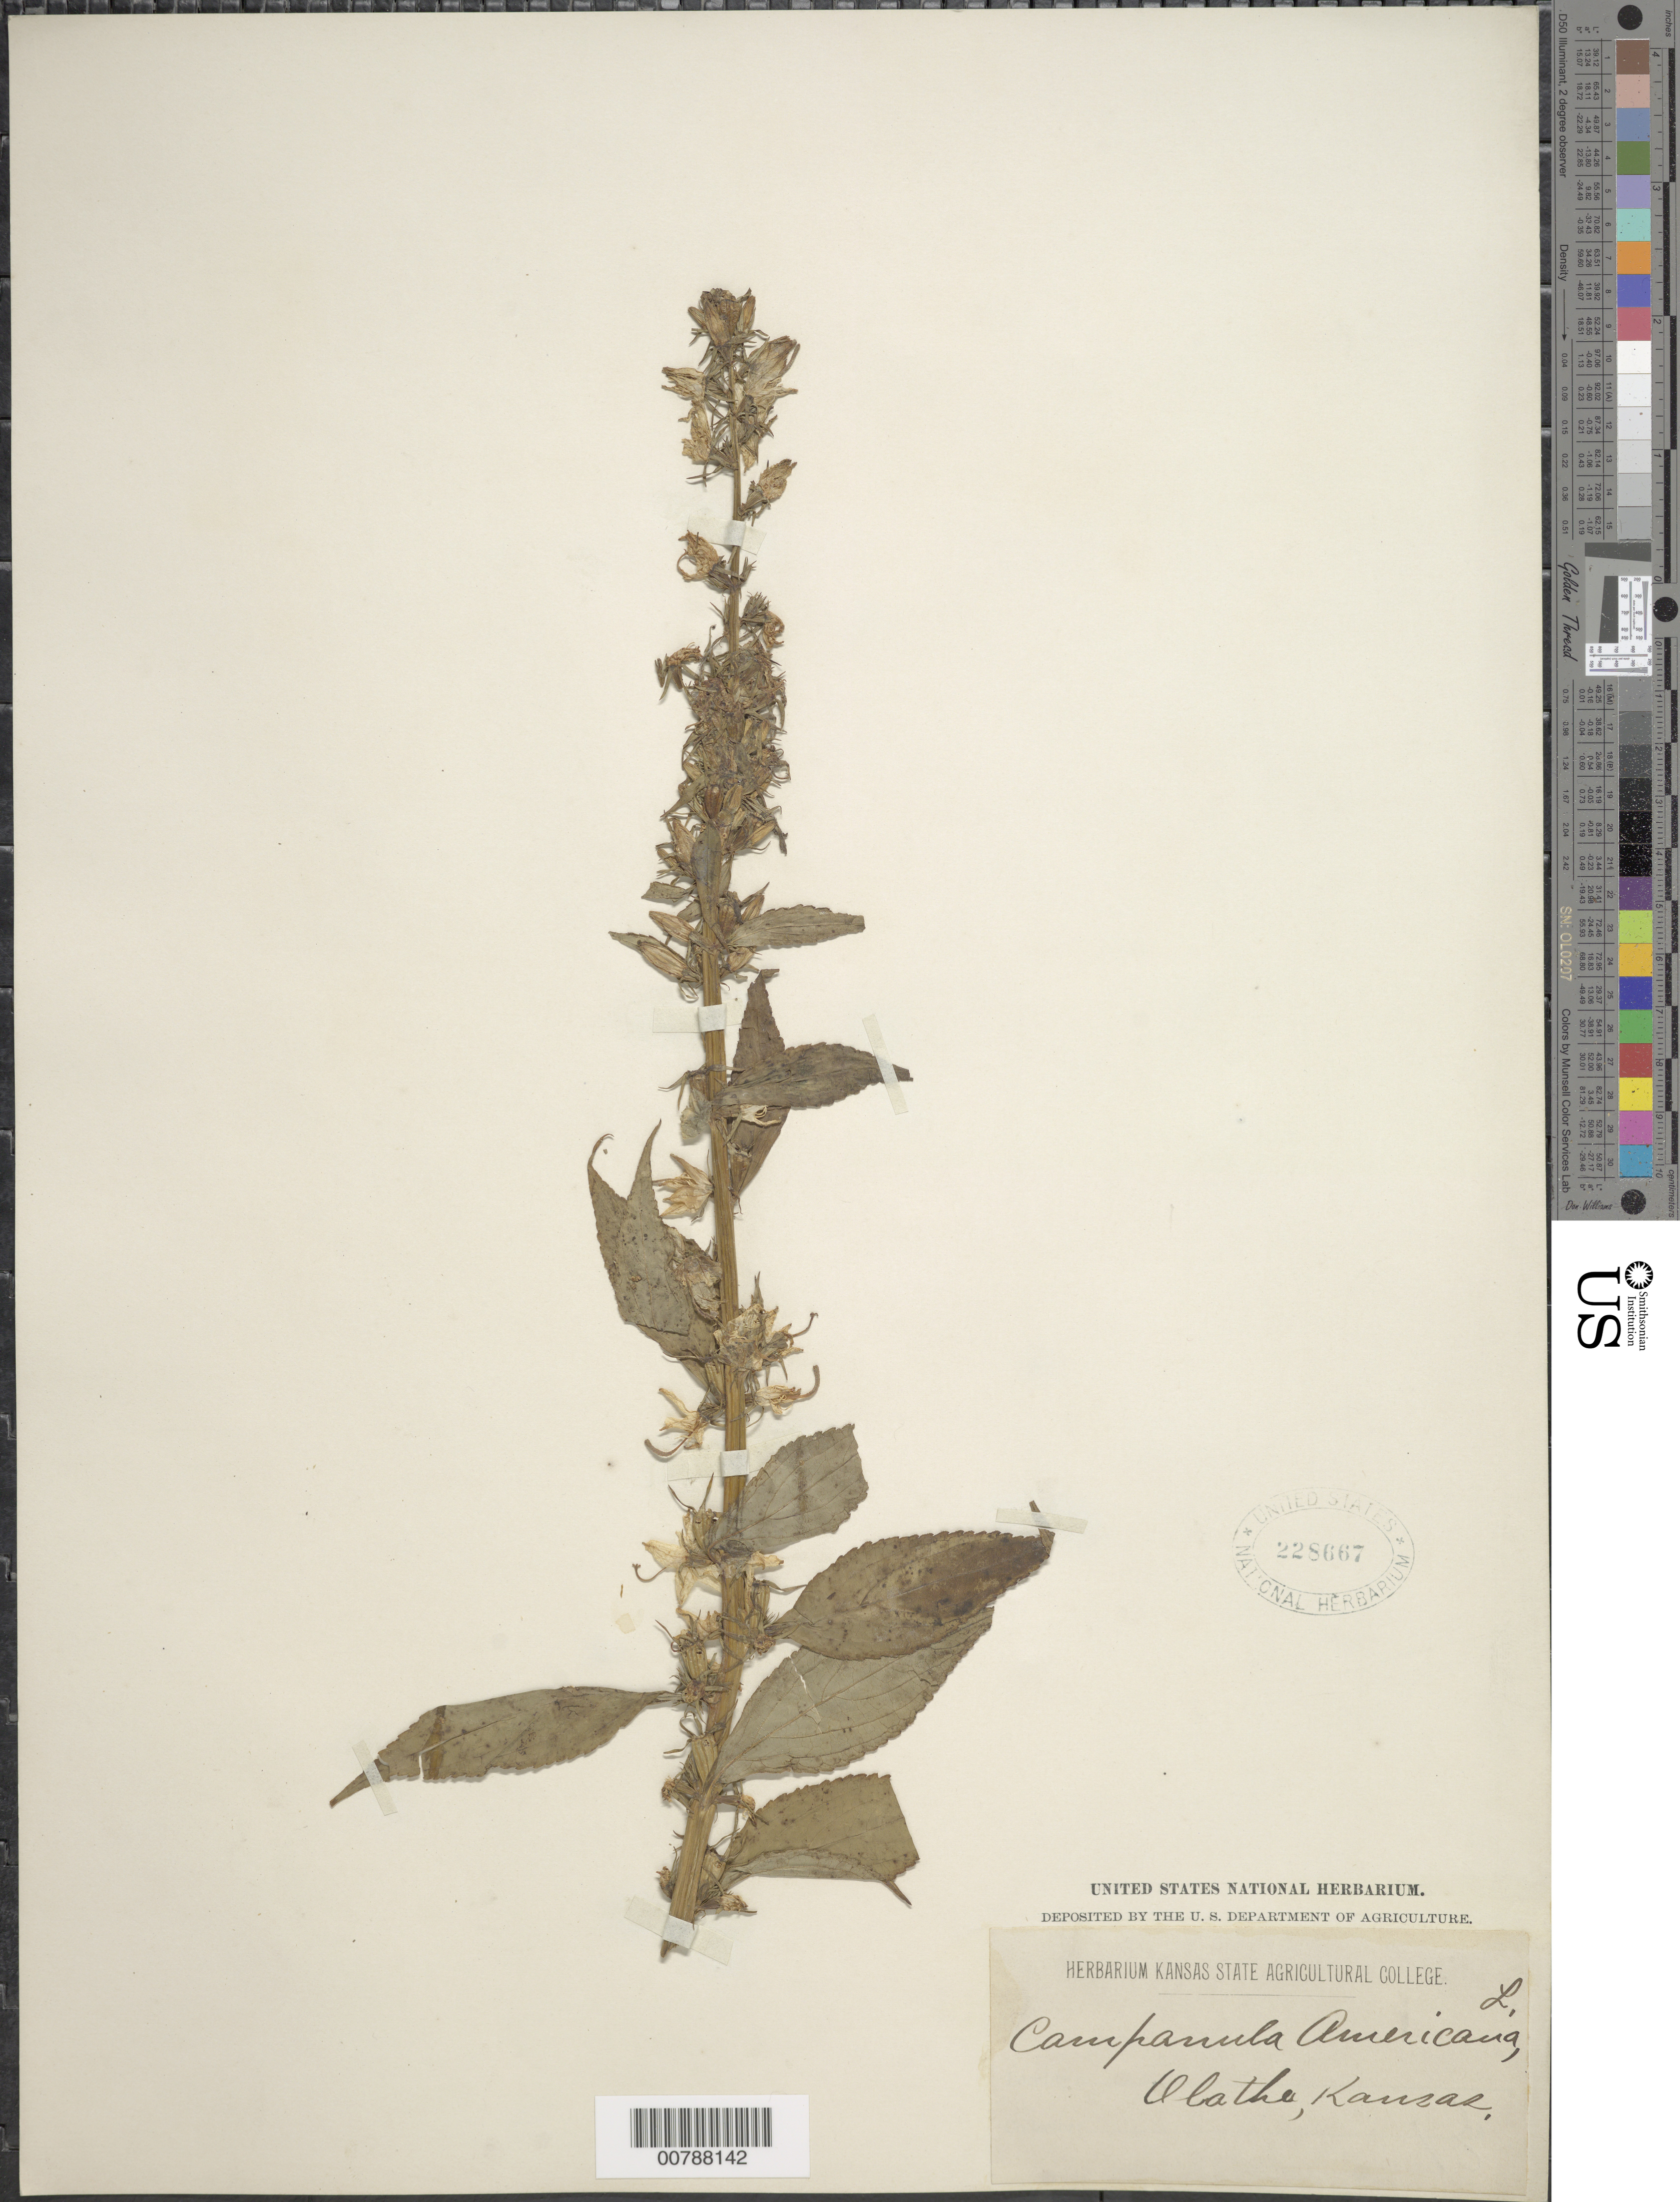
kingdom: Plantae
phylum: Tracheophyta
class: Magnoliopsida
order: Asterales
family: Campanulaceae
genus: Campanula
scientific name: Campanula americana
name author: L.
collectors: ex herb. Kansas State Agricultural College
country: United States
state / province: Kentucky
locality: Olatha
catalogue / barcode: US 228667